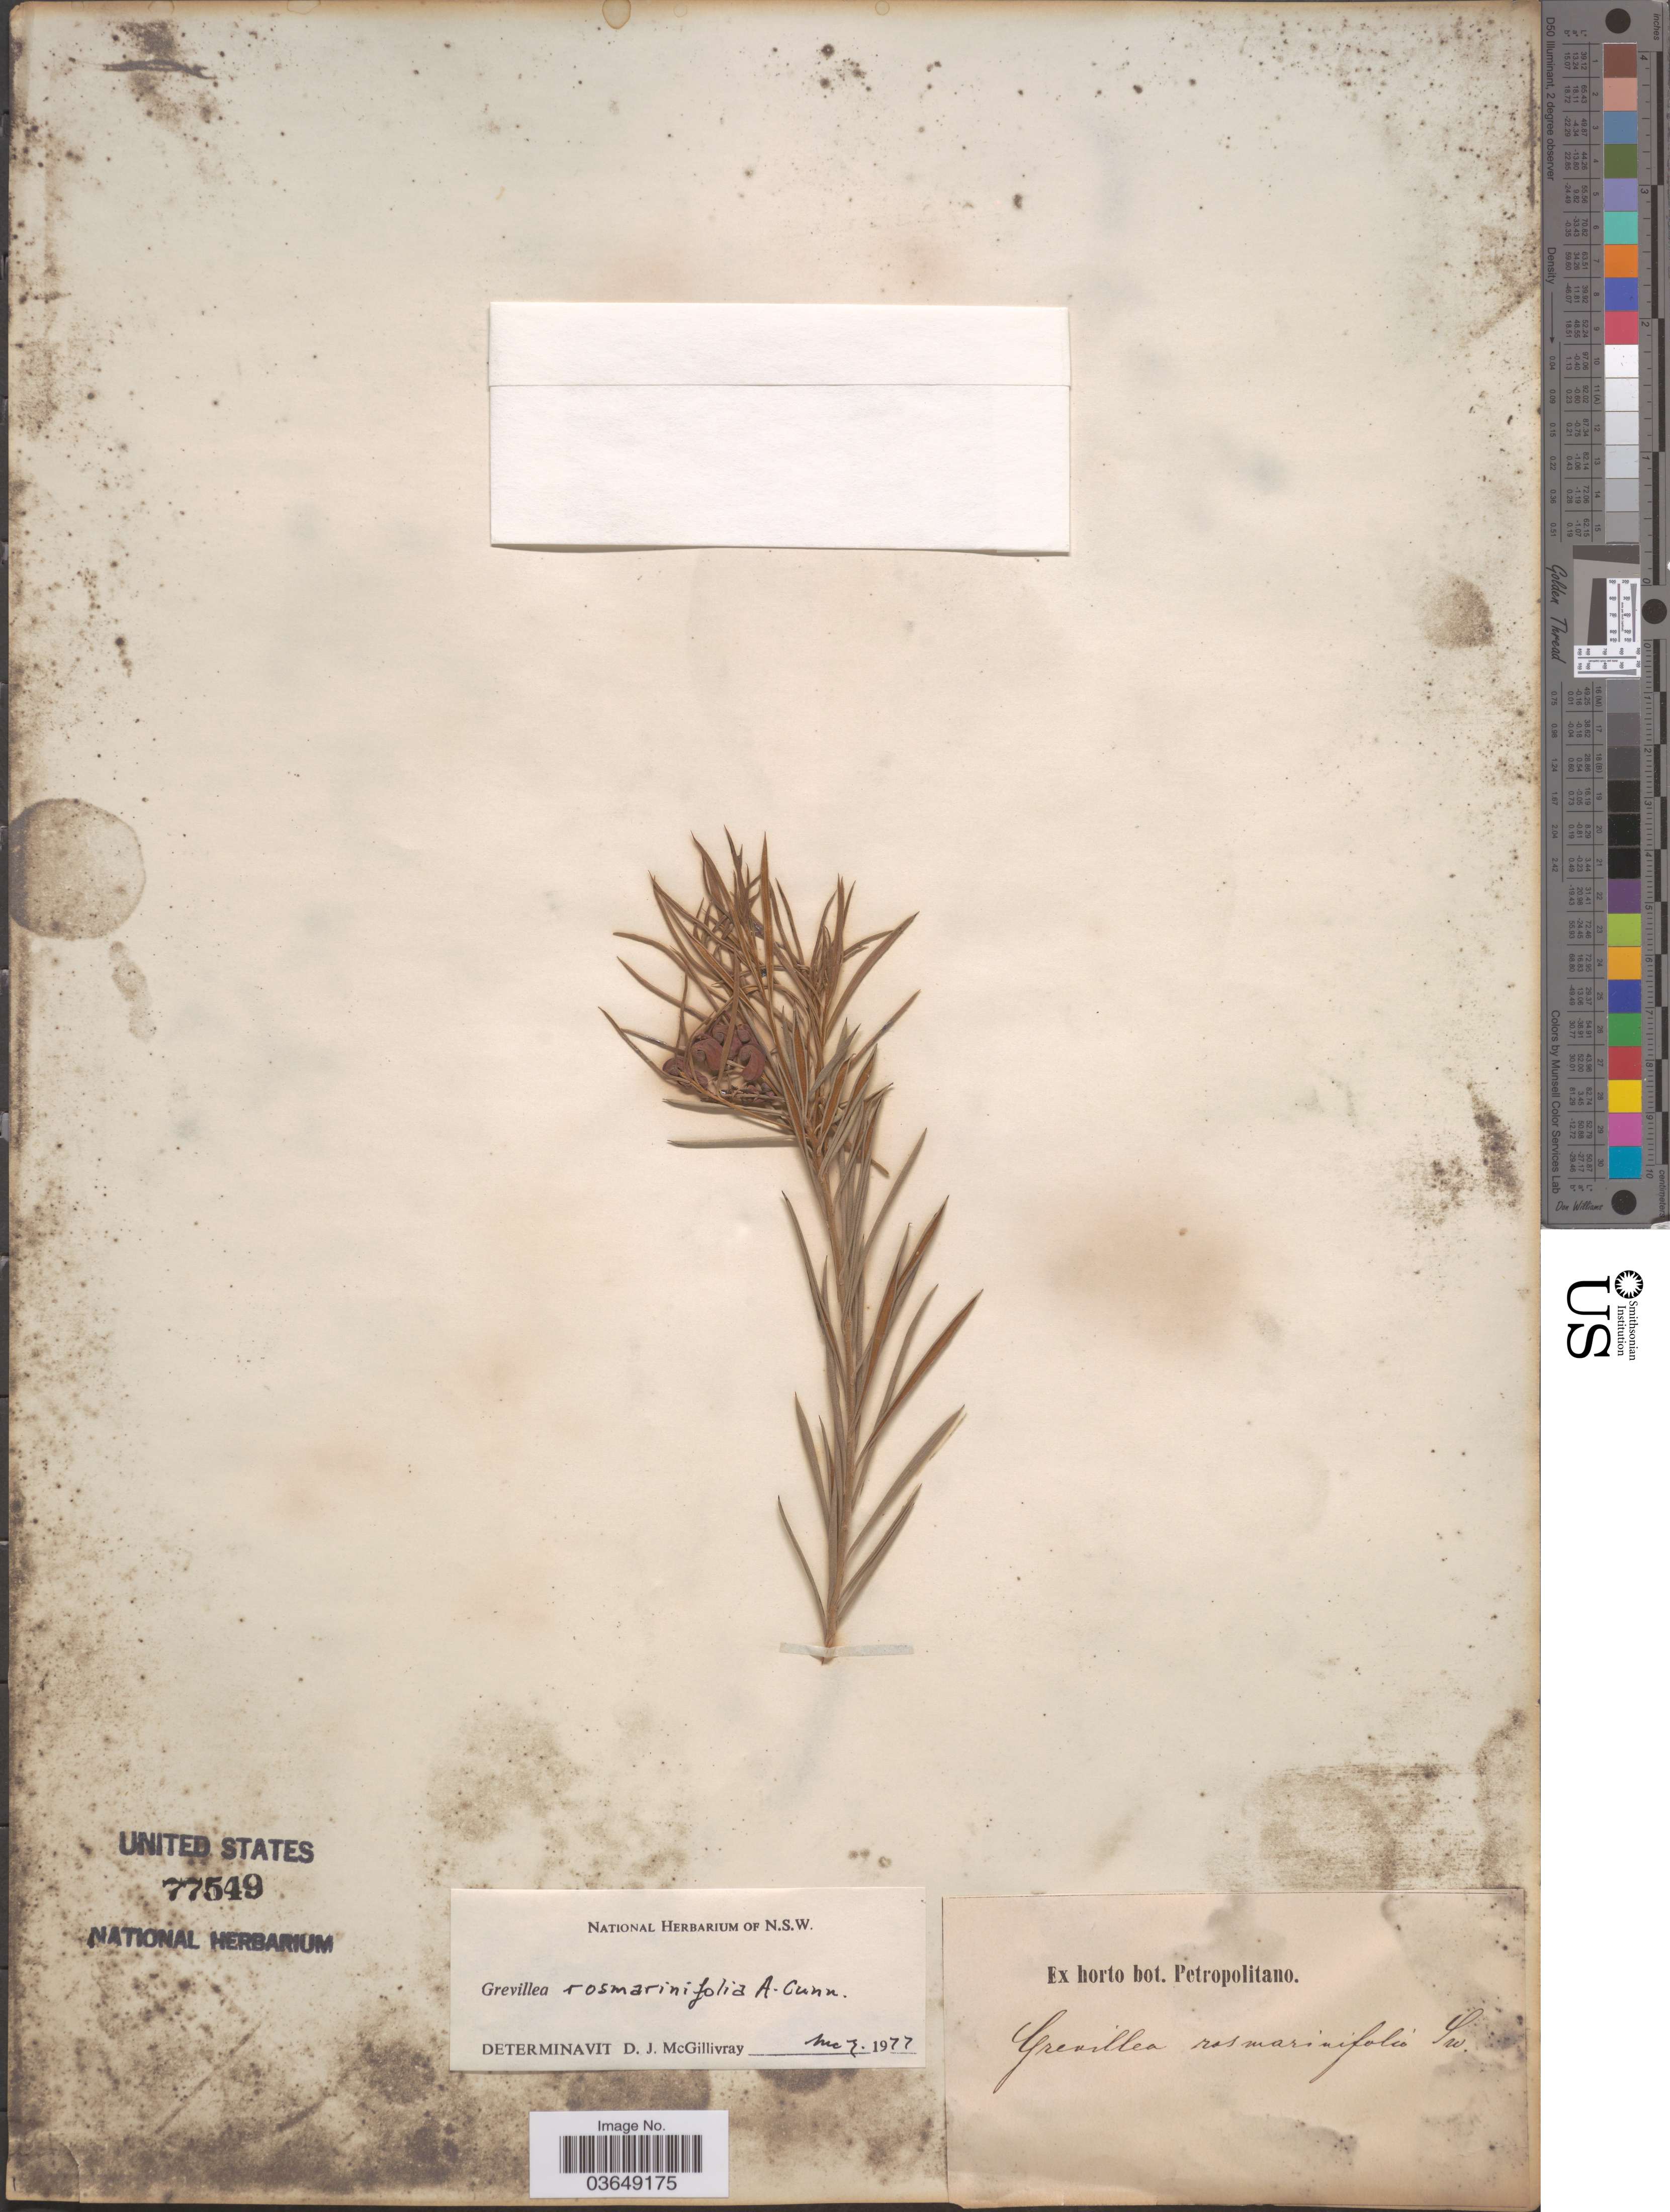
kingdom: Plantae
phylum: Tracheophyta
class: Magnoliopsida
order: Proteales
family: Proteaceae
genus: Grevillea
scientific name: Grevillea rosmarinifolia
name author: A. Cunn.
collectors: ex Horto Bot. Petropolitano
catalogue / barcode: US 77549